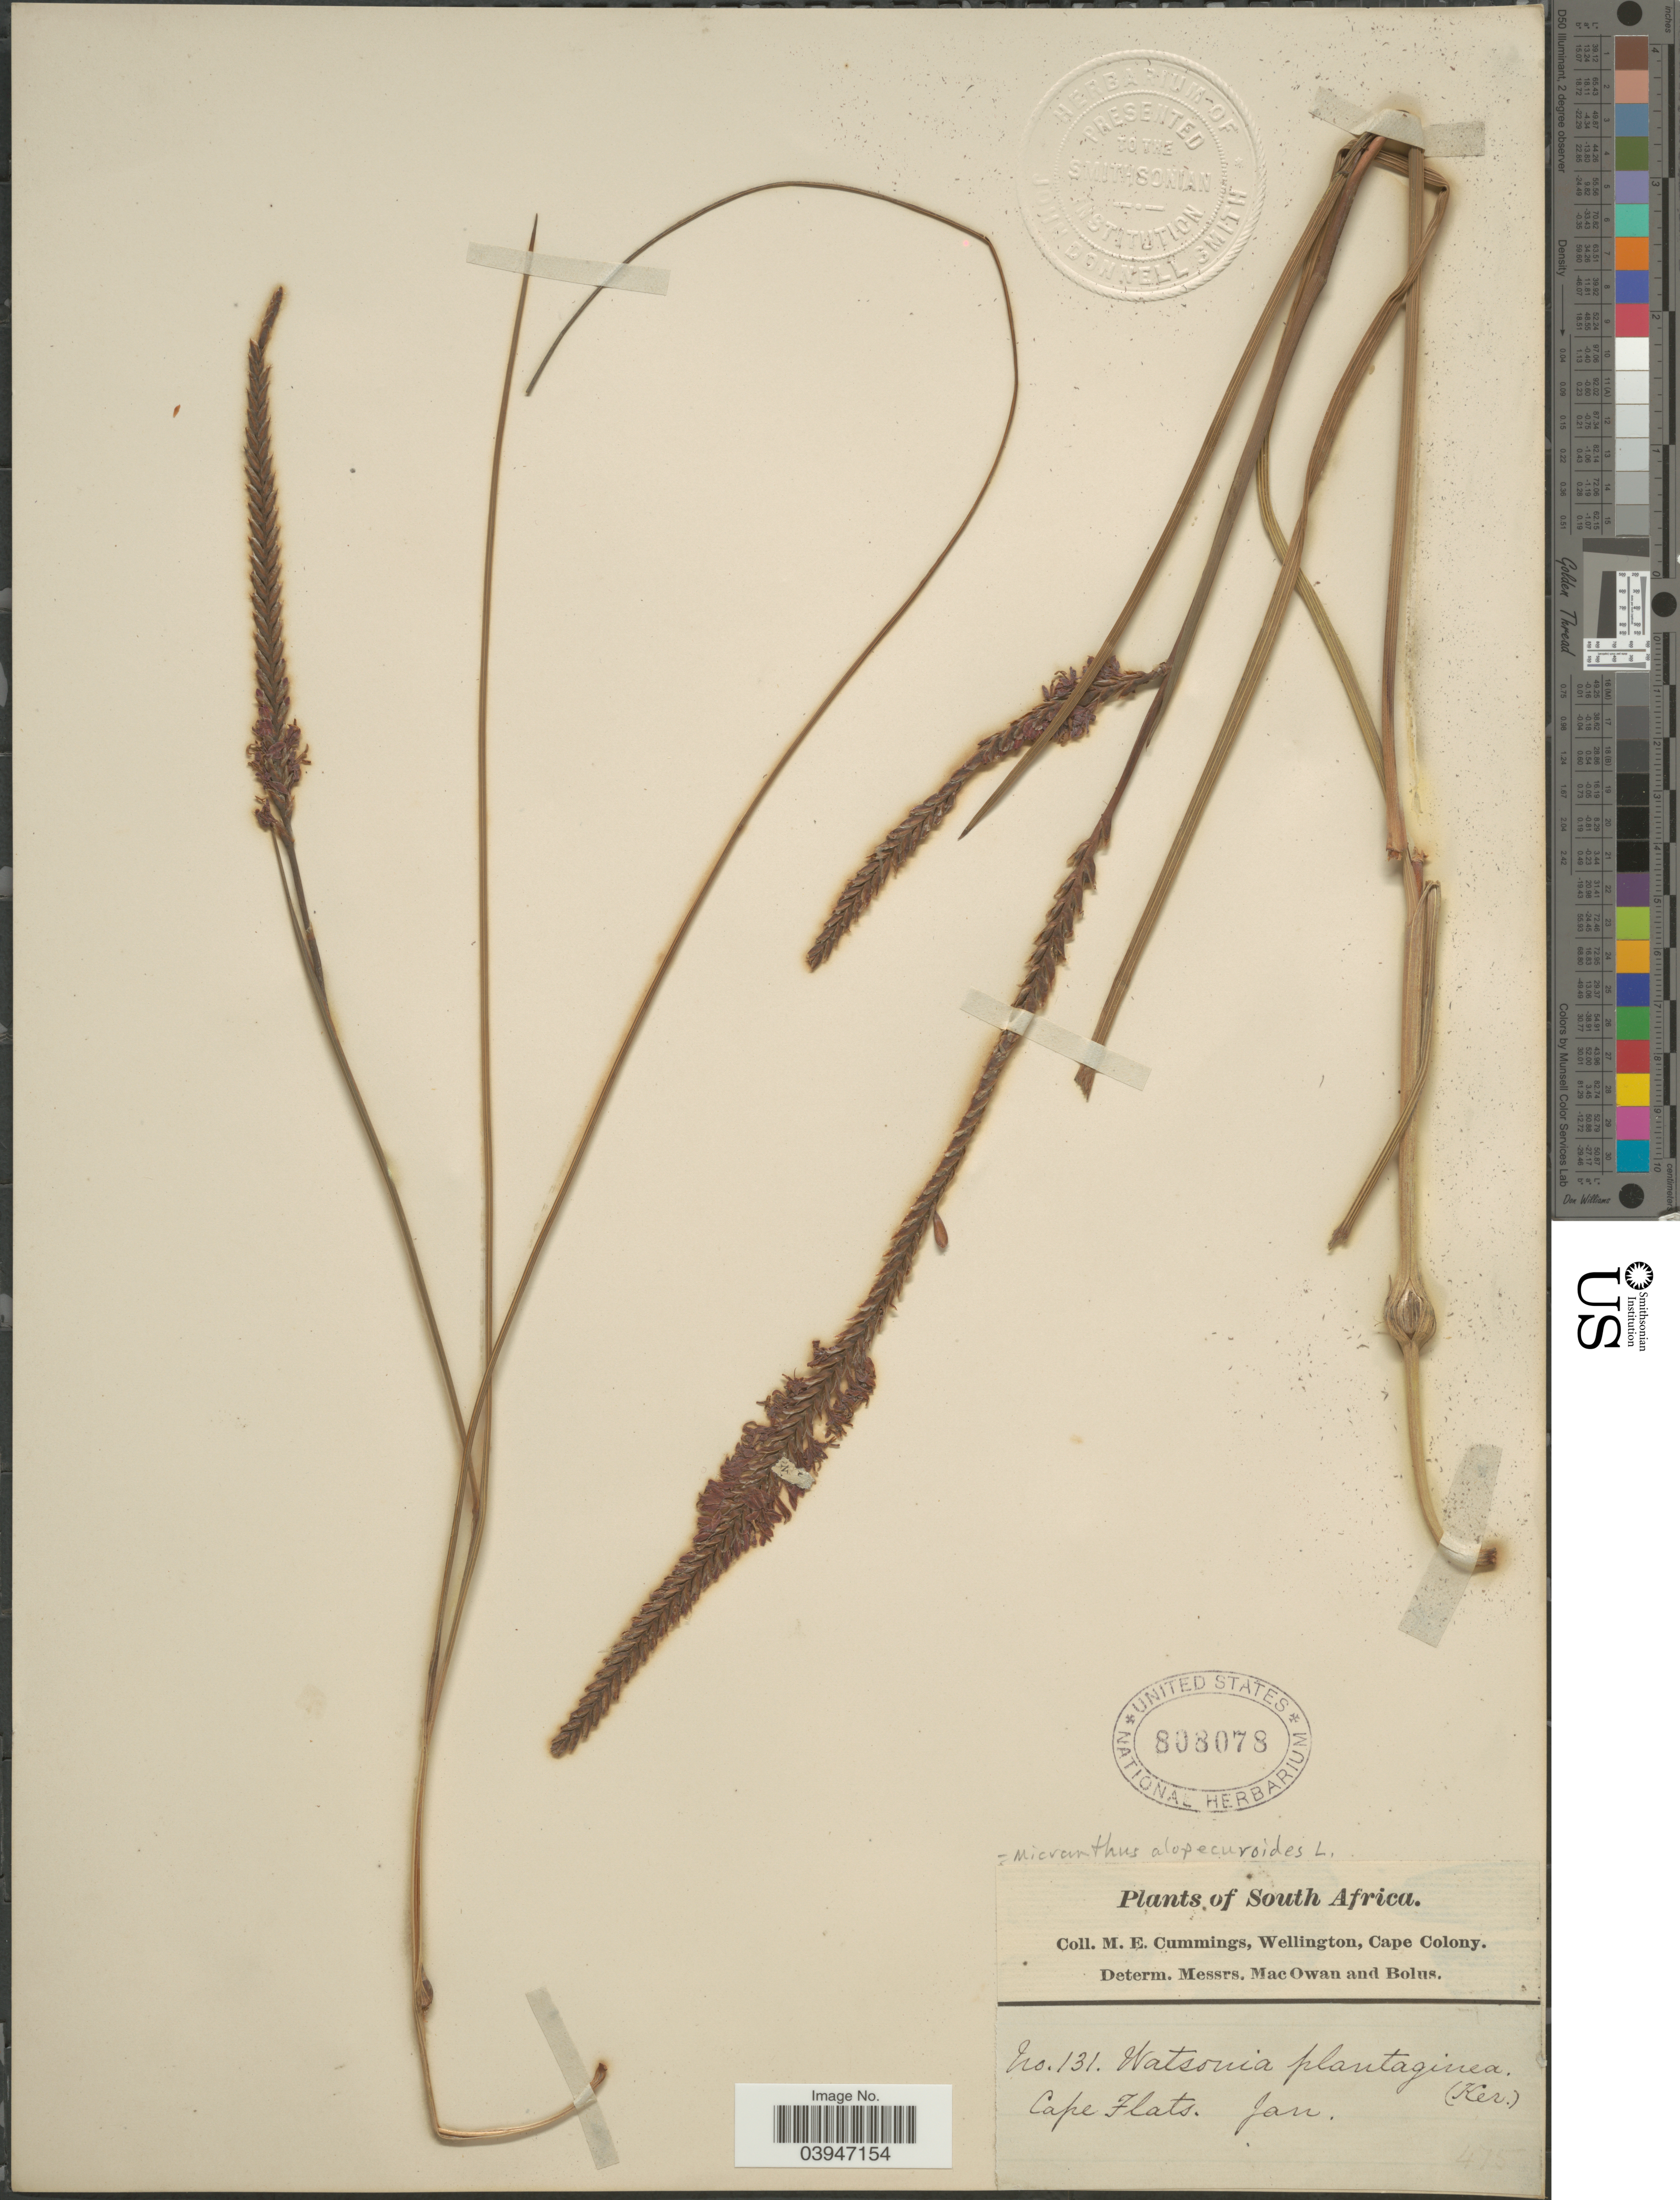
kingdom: Plantae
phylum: Tracheophyta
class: Liliopsida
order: Asparagales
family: Iridaceae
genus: Micranthus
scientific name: Micranthus alopecuroides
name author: (L.) Eckl.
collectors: M. E. Cummings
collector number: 131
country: South Africa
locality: Cape Flats.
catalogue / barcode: US 808078